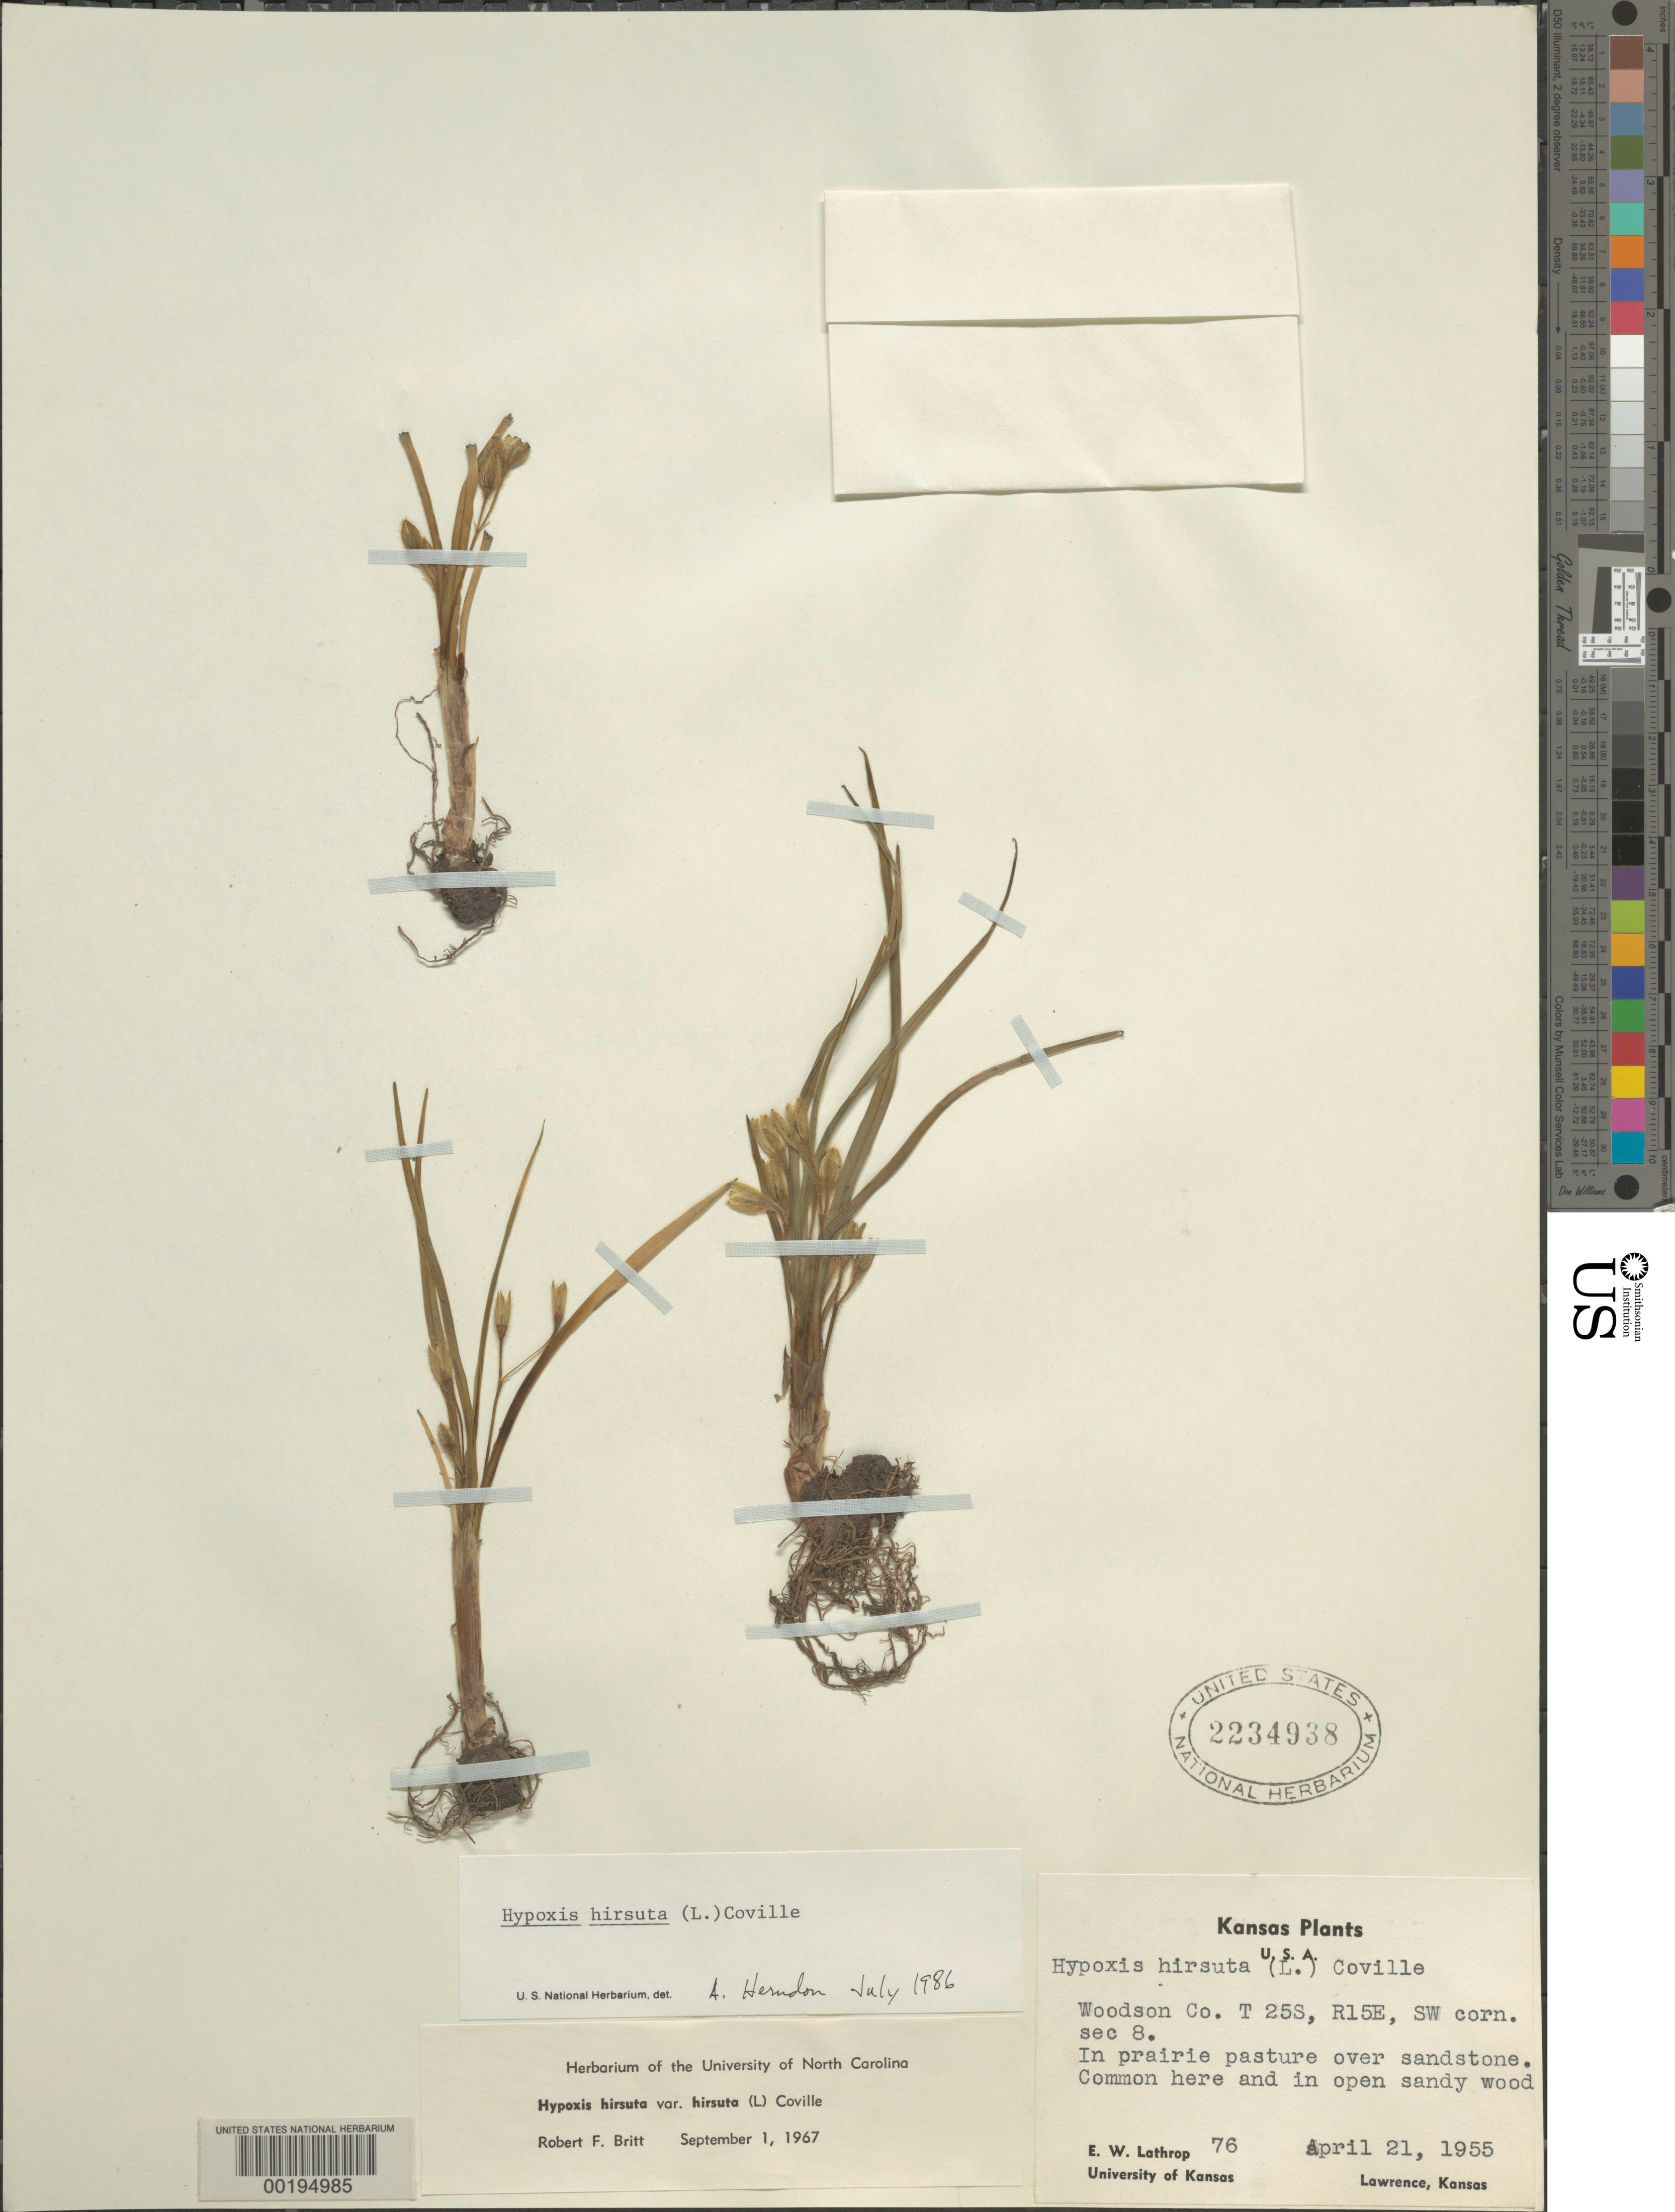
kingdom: Plantae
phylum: Tracheophyta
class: Liliopsida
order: Asparagales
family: Hypoxidaceae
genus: Hypoxis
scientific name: Hypoxis hirsuta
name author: (L.) Coville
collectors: E. W. Lathrop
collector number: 76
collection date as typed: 21 Apr 1955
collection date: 1955-04-21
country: United States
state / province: Kansas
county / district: Woodson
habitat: Prairie pasture over sandstone and in open sandy wood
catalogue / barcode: US 2234938